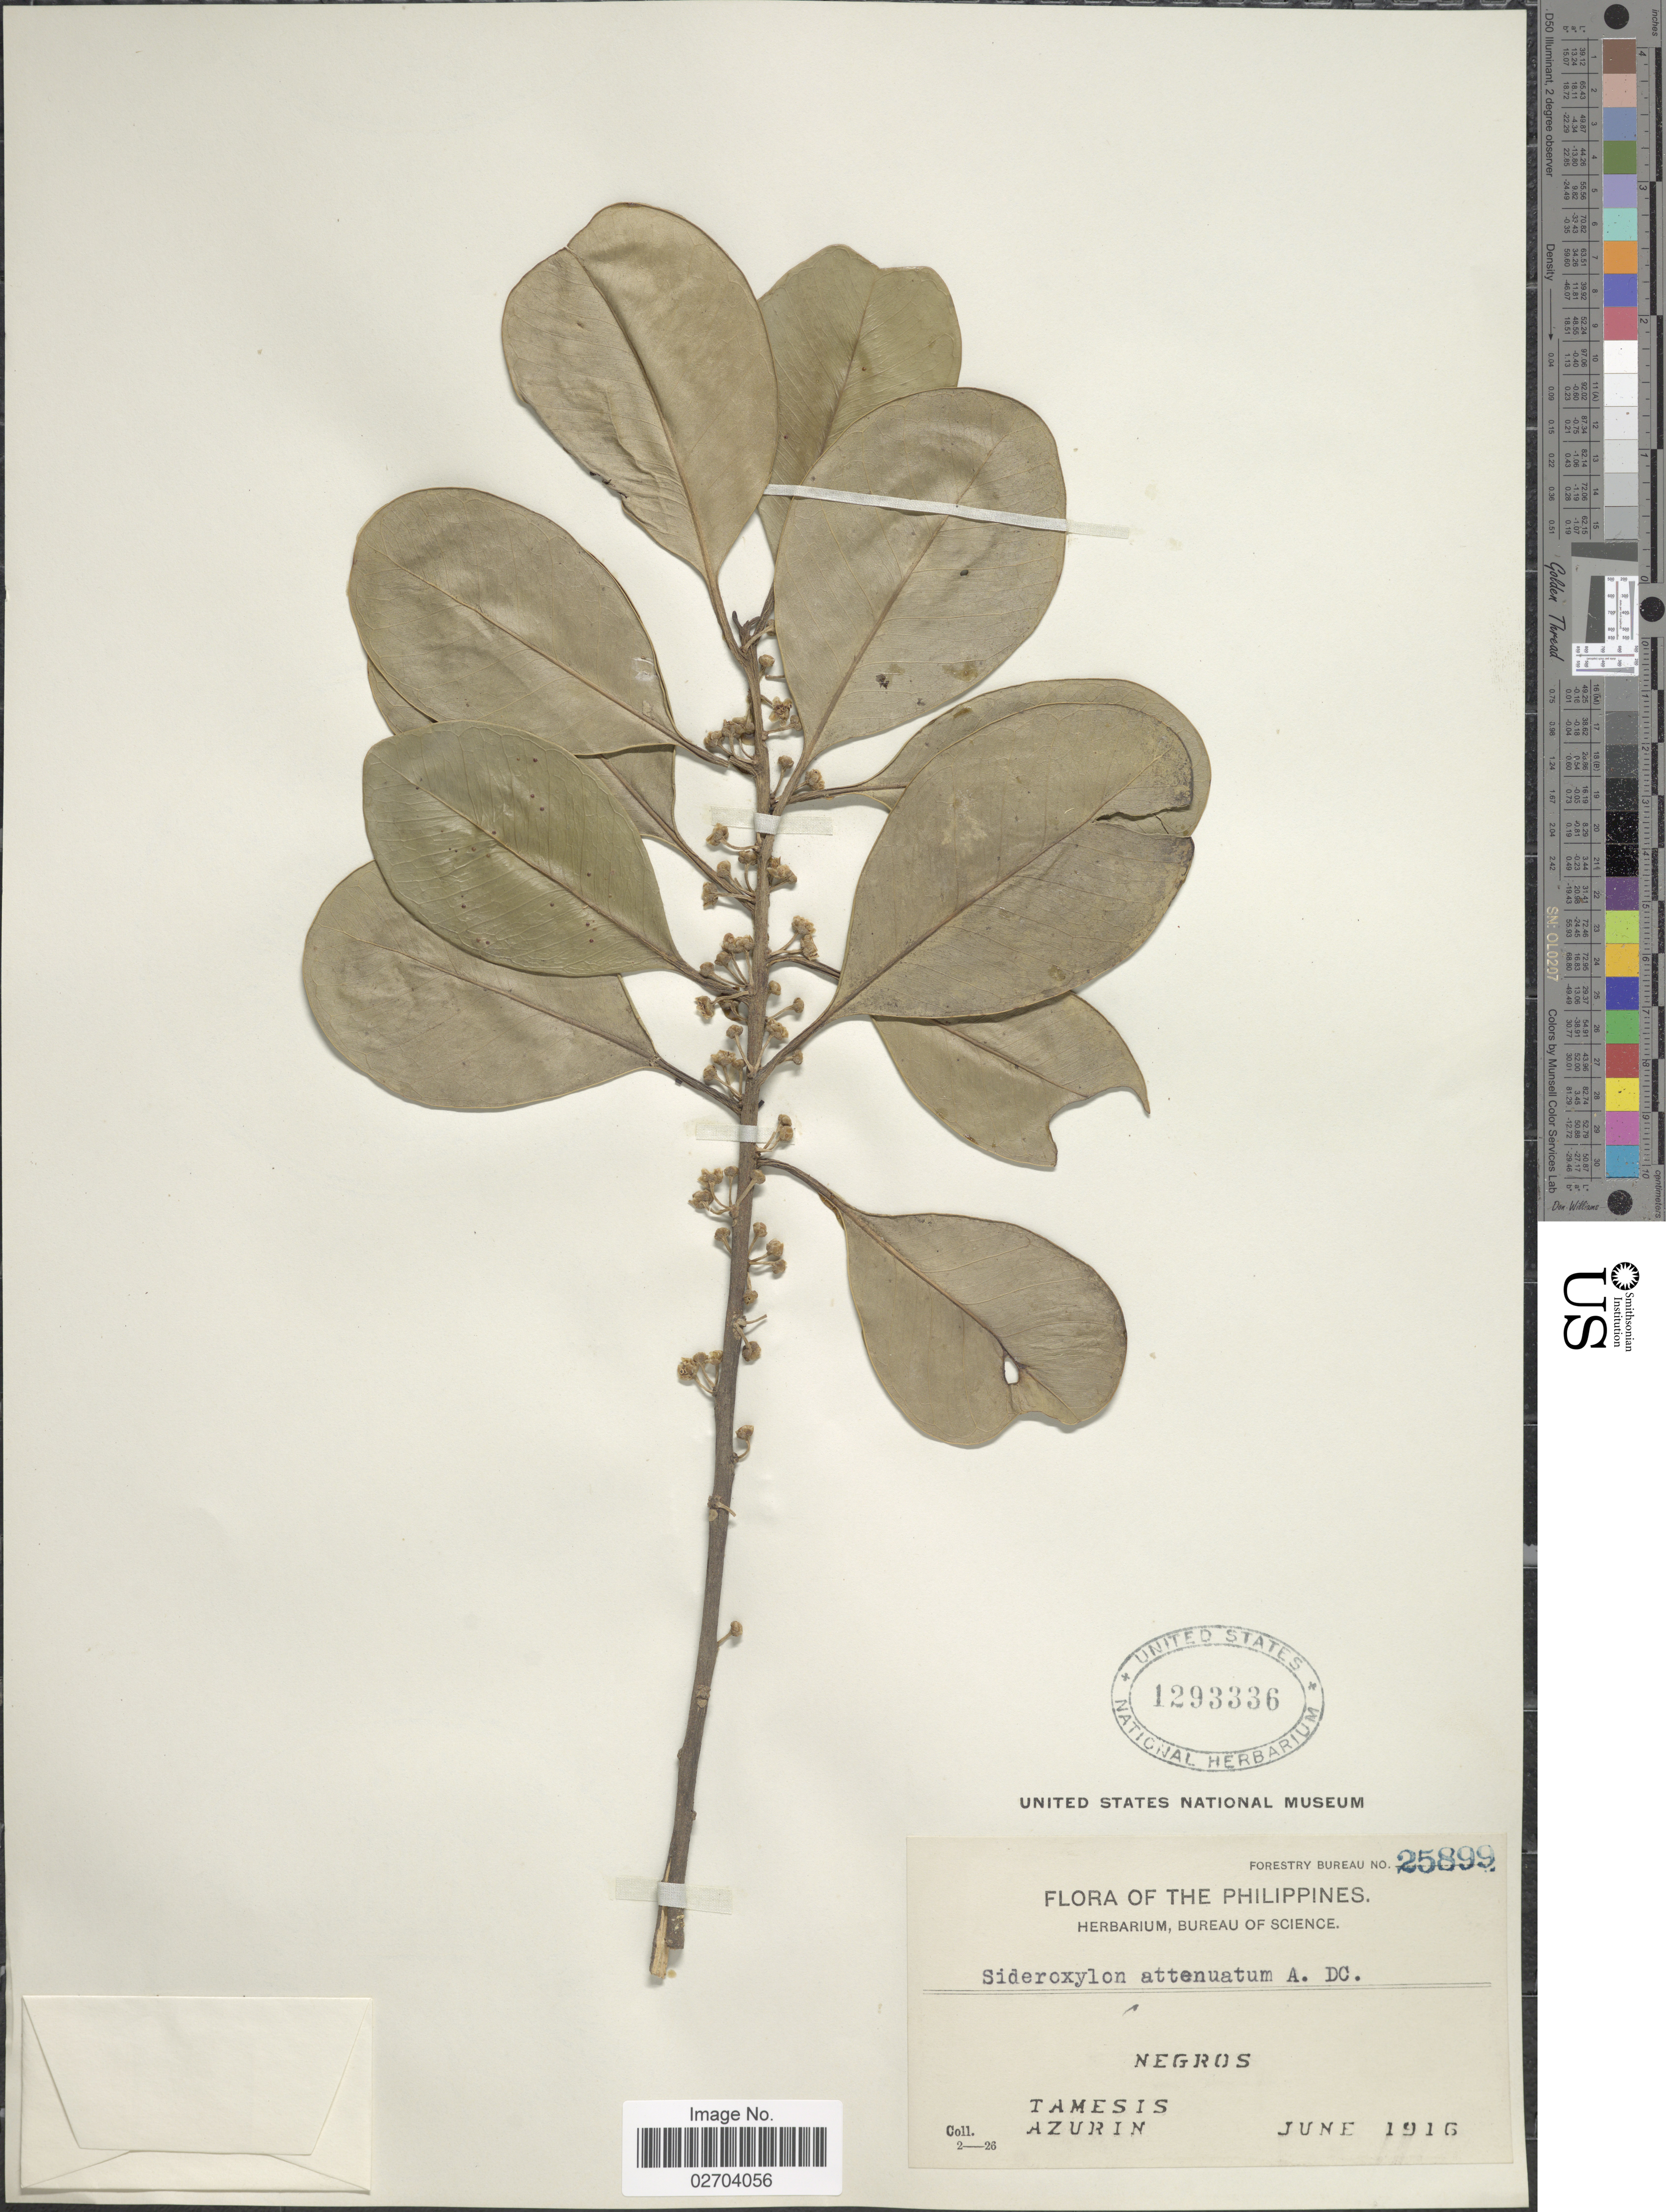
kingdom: Plantae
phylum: Tracheophyta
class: Magnoliopsida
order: Ericales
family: Sapotaceae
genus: Sideroxylon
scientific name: Sideroxylon ferrugineum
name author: Hook. & Arn.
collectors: -. Tamesis & -. Azurin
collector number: Forestry Bureau 25899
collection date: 1916-06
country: Philippines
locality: Negros.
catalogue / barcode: US 1293336